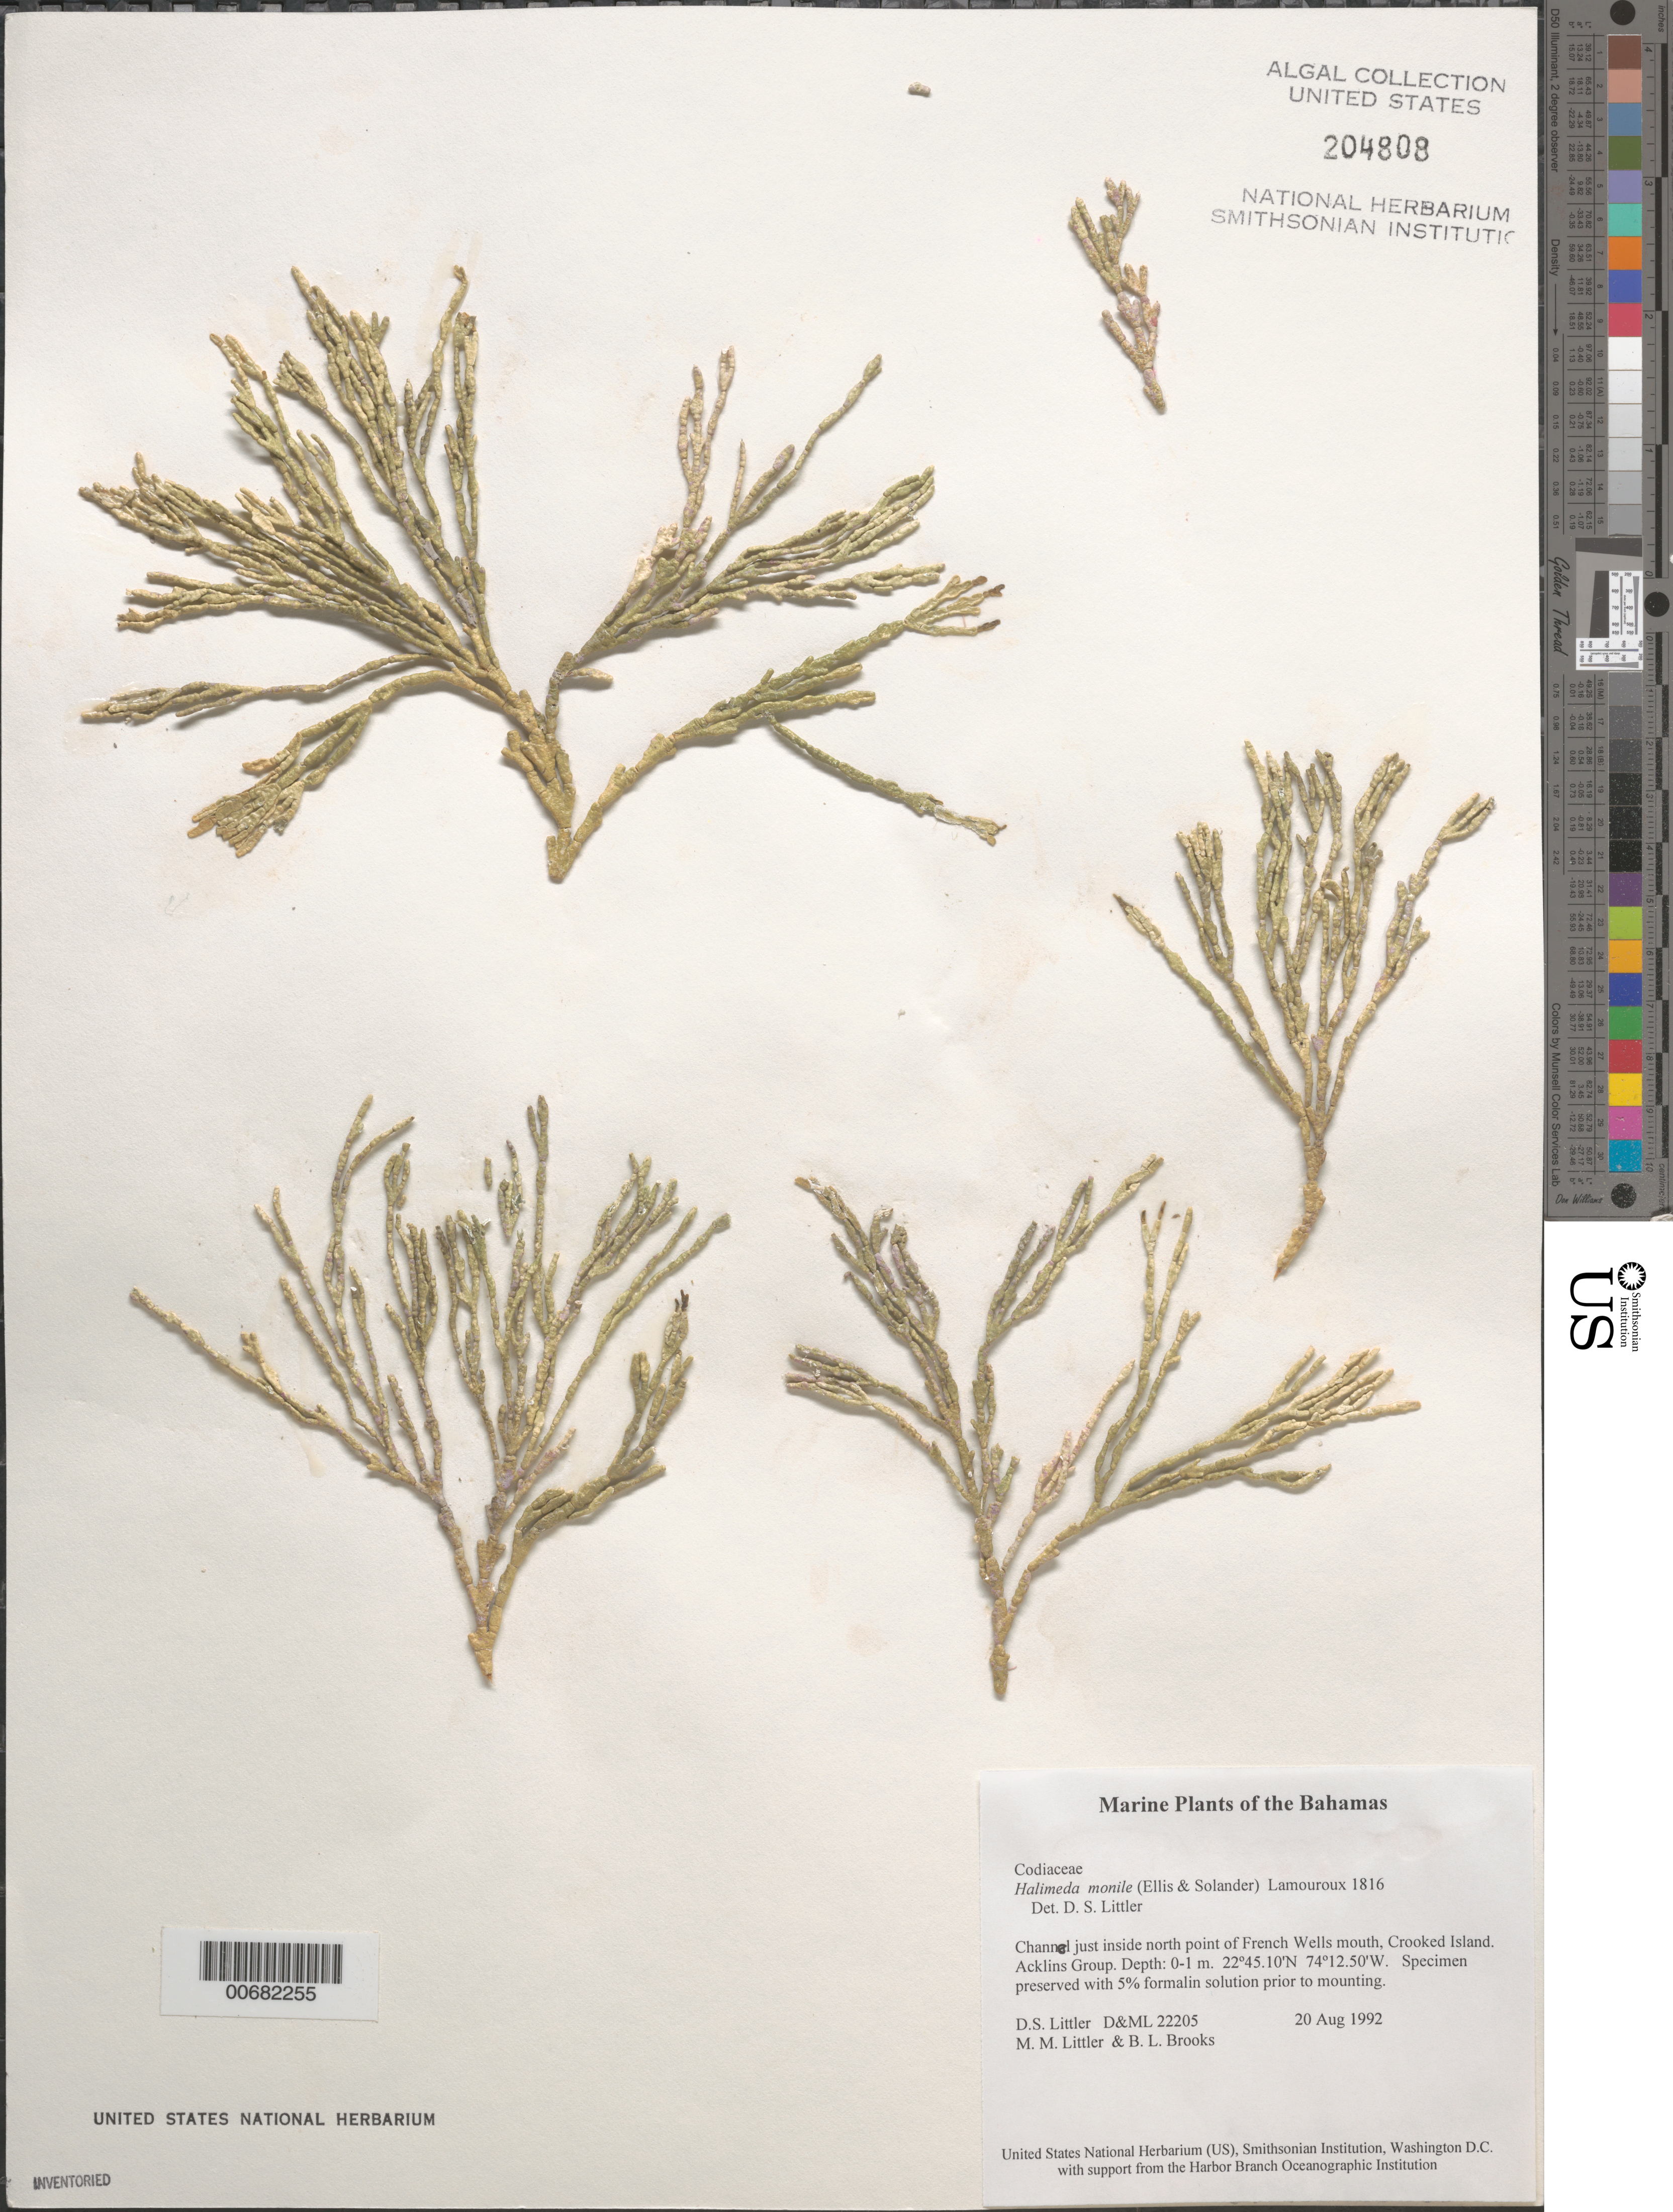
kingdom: Plantae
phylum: Chlorophyta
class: Ulvophyceae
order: Bryopsidales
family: Halimedaceae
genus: Halimeda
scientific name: Halimeda monile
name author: (J. Ellis & Sol.) J.V.Lamouroux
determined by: Littler, D. S.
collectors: D. S. Littler, M. M. Littler & B. Brooks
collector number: D&ML 22205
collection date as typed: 20 Aug 1992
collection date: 1992-08-20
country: Bahamas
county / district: Crooked Island District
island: Crooked Island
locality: Channel just inside north point of French Wells mouth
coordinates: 22 45.10' N, 74 12.50' W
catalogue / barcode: US 204808